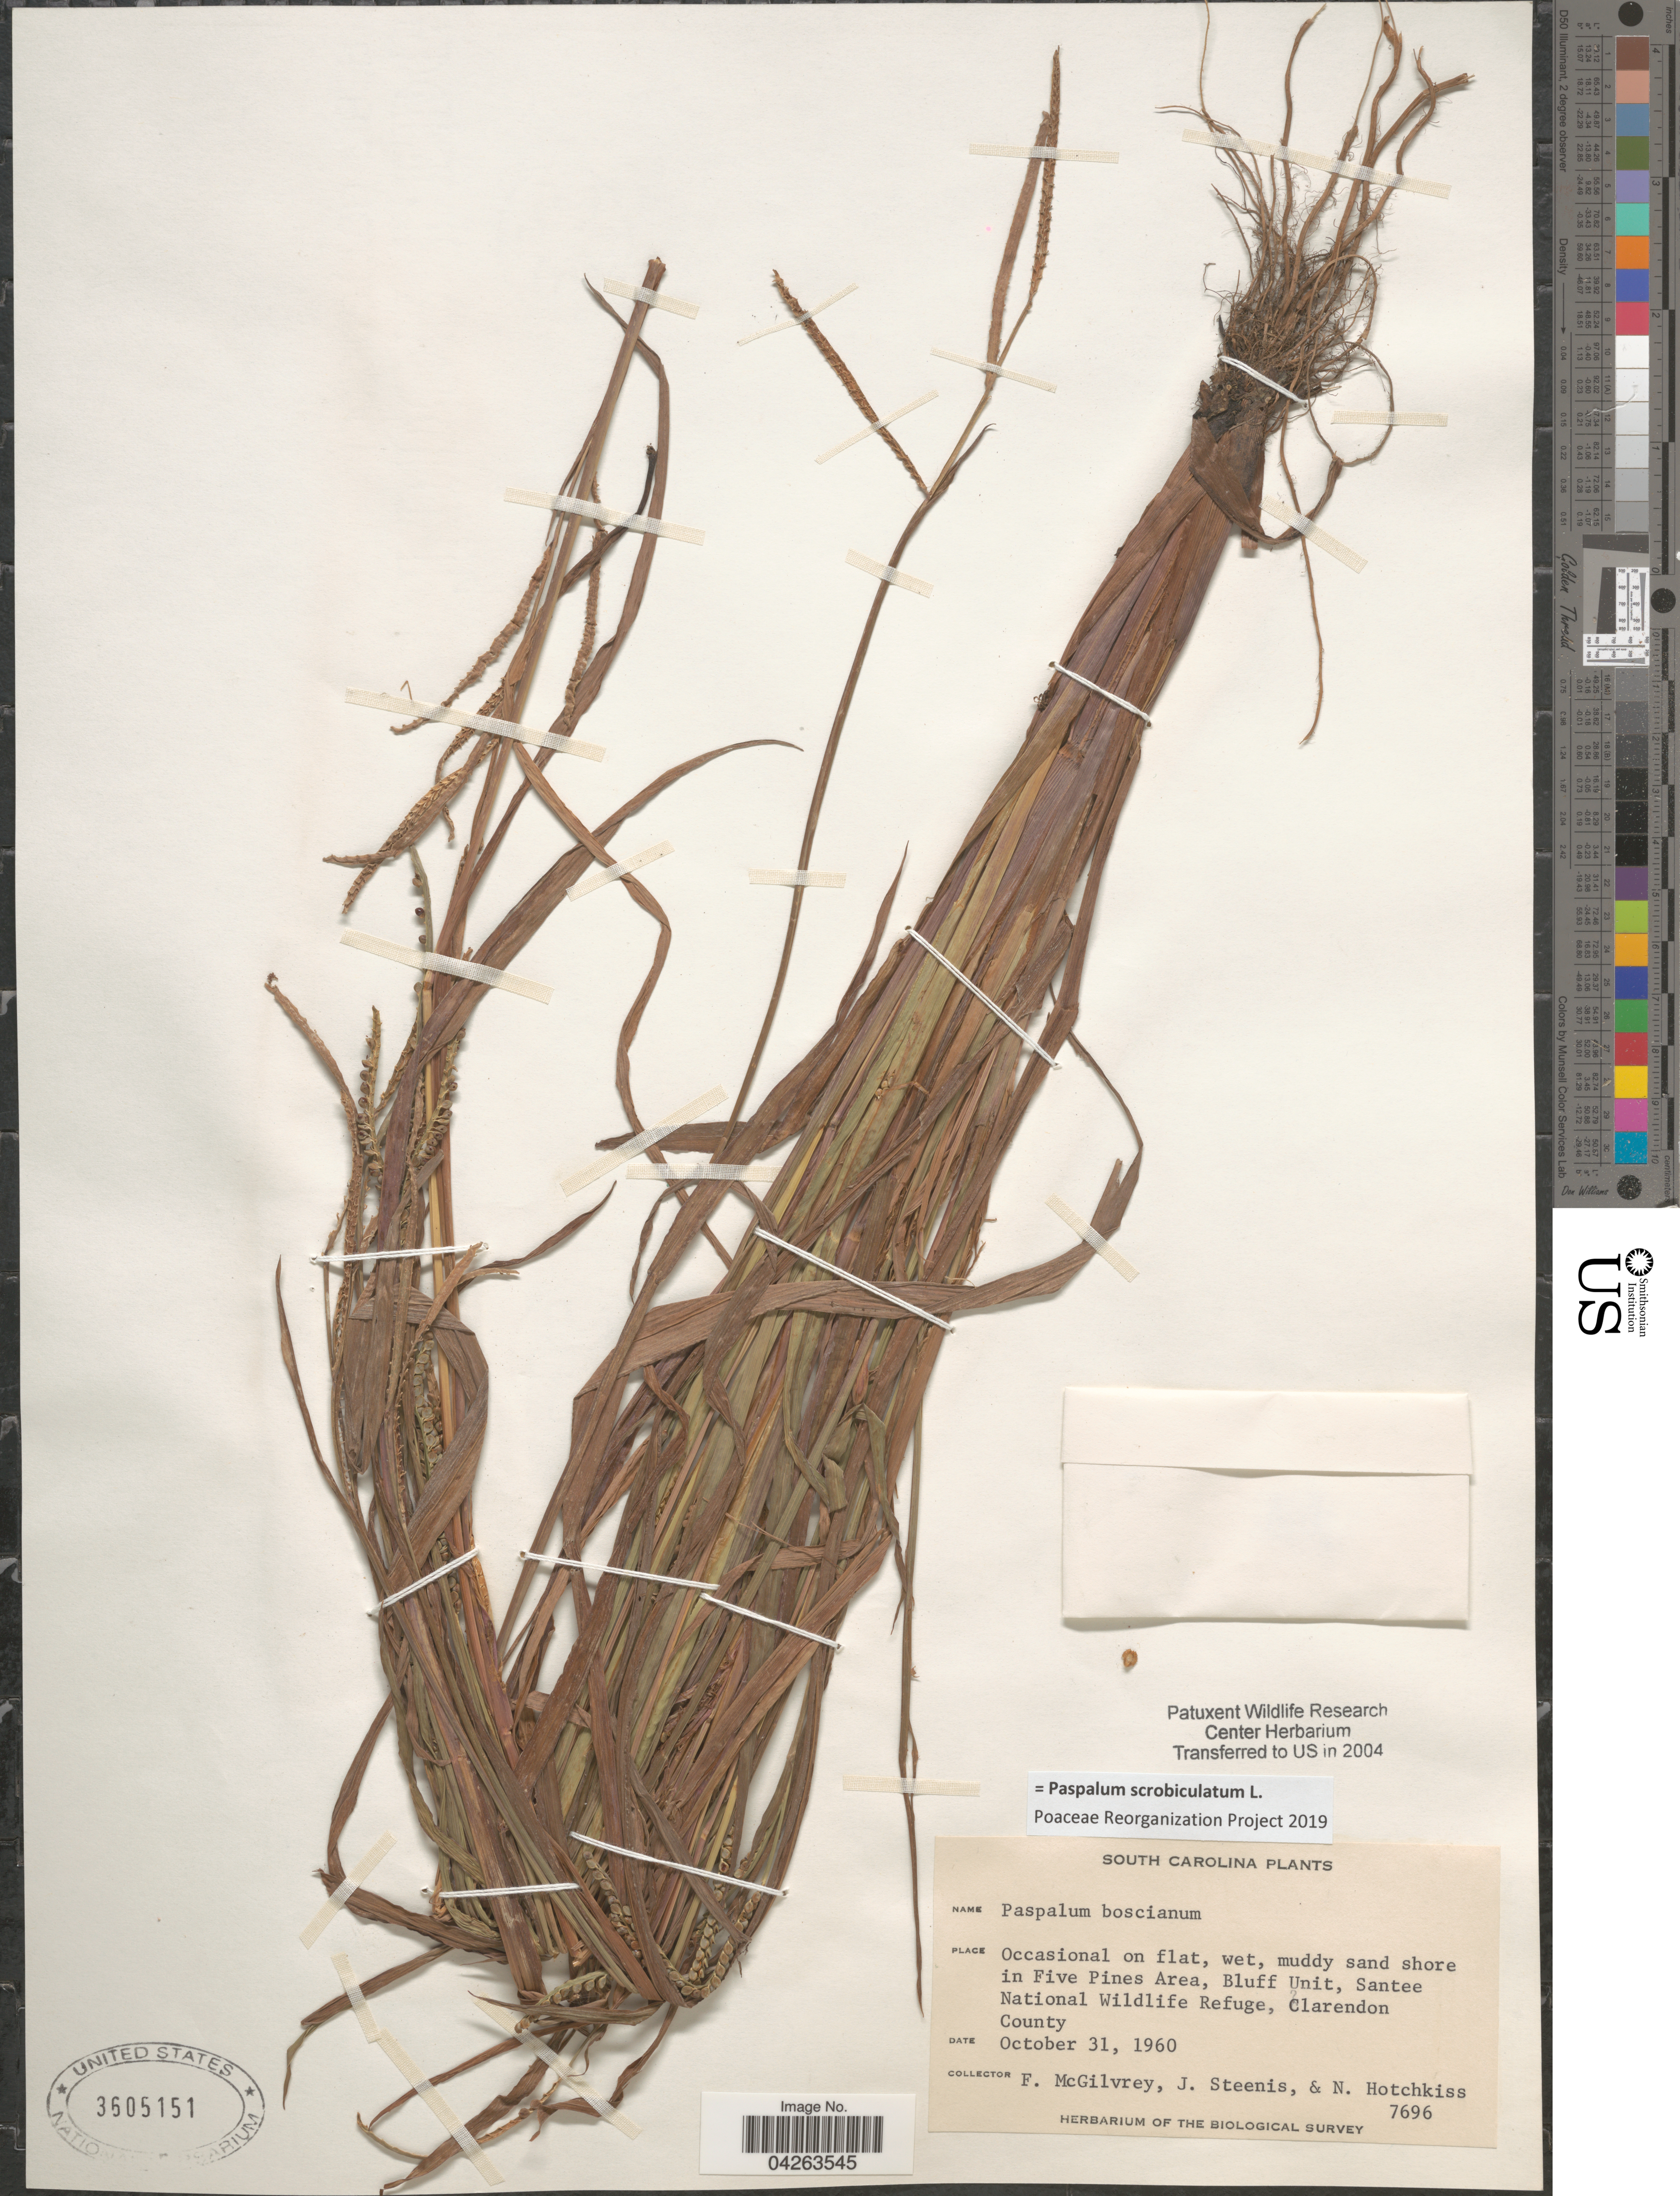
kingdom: Plantae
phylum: Tracheophyta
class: Liliopsida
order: Poales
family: Poaceae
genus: Paspalum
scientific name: Paspalum scrobiculatum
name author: L.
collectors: F. McGilvrey, J. Steenis & N. Hotchkiss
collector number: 7696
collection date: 1960-10-31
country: United States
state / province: South Carolina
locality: Muddy sand shore in Five Pines Area, Bluff Unit, Santee National Wildlife Refuge, Clarendon County. The Biological Survey.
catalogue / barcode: US 3605151